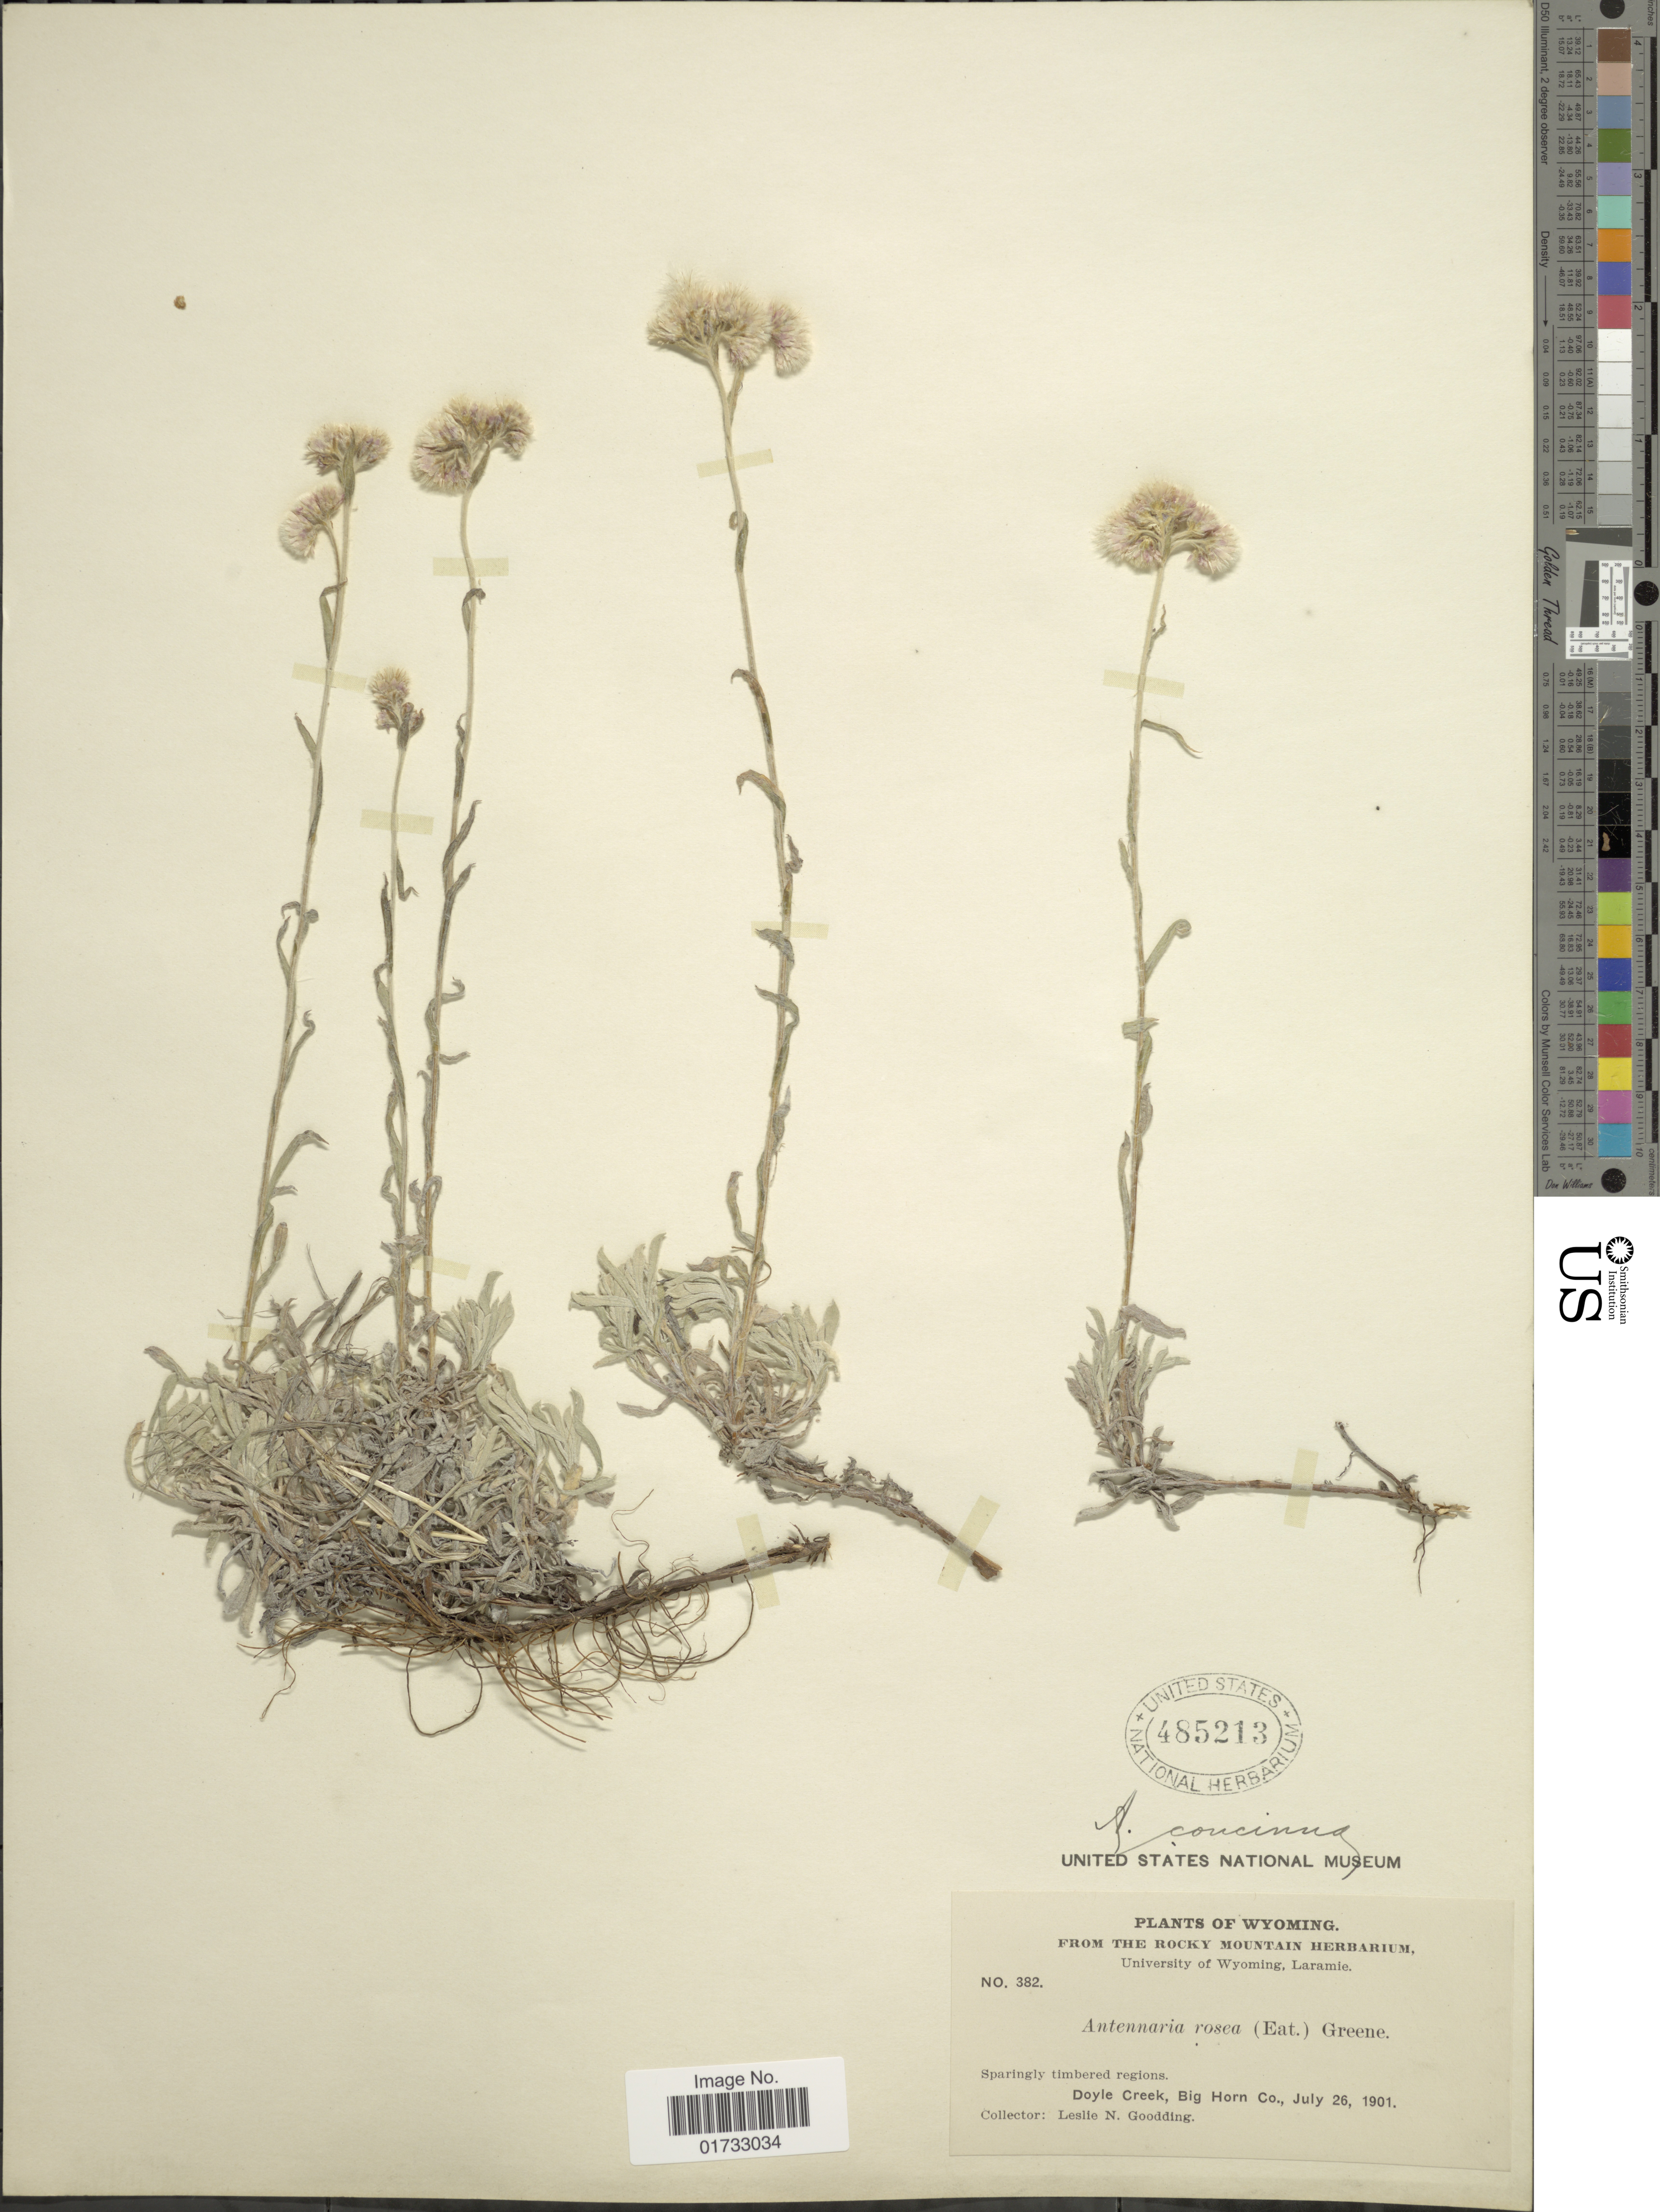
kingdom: Plantae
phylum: Tracheophyta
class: Magnoliopsida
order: Asterales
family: Asteraceae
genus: Antennaria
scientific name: Antennaria rosea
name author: Greene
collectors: L. N. Goodding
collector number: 382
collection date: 1901-07-26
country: United States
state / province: Wyoming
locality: Spraingingly timbered regions, Doyle Creek, Big Horn Co.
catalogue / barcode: US 485213